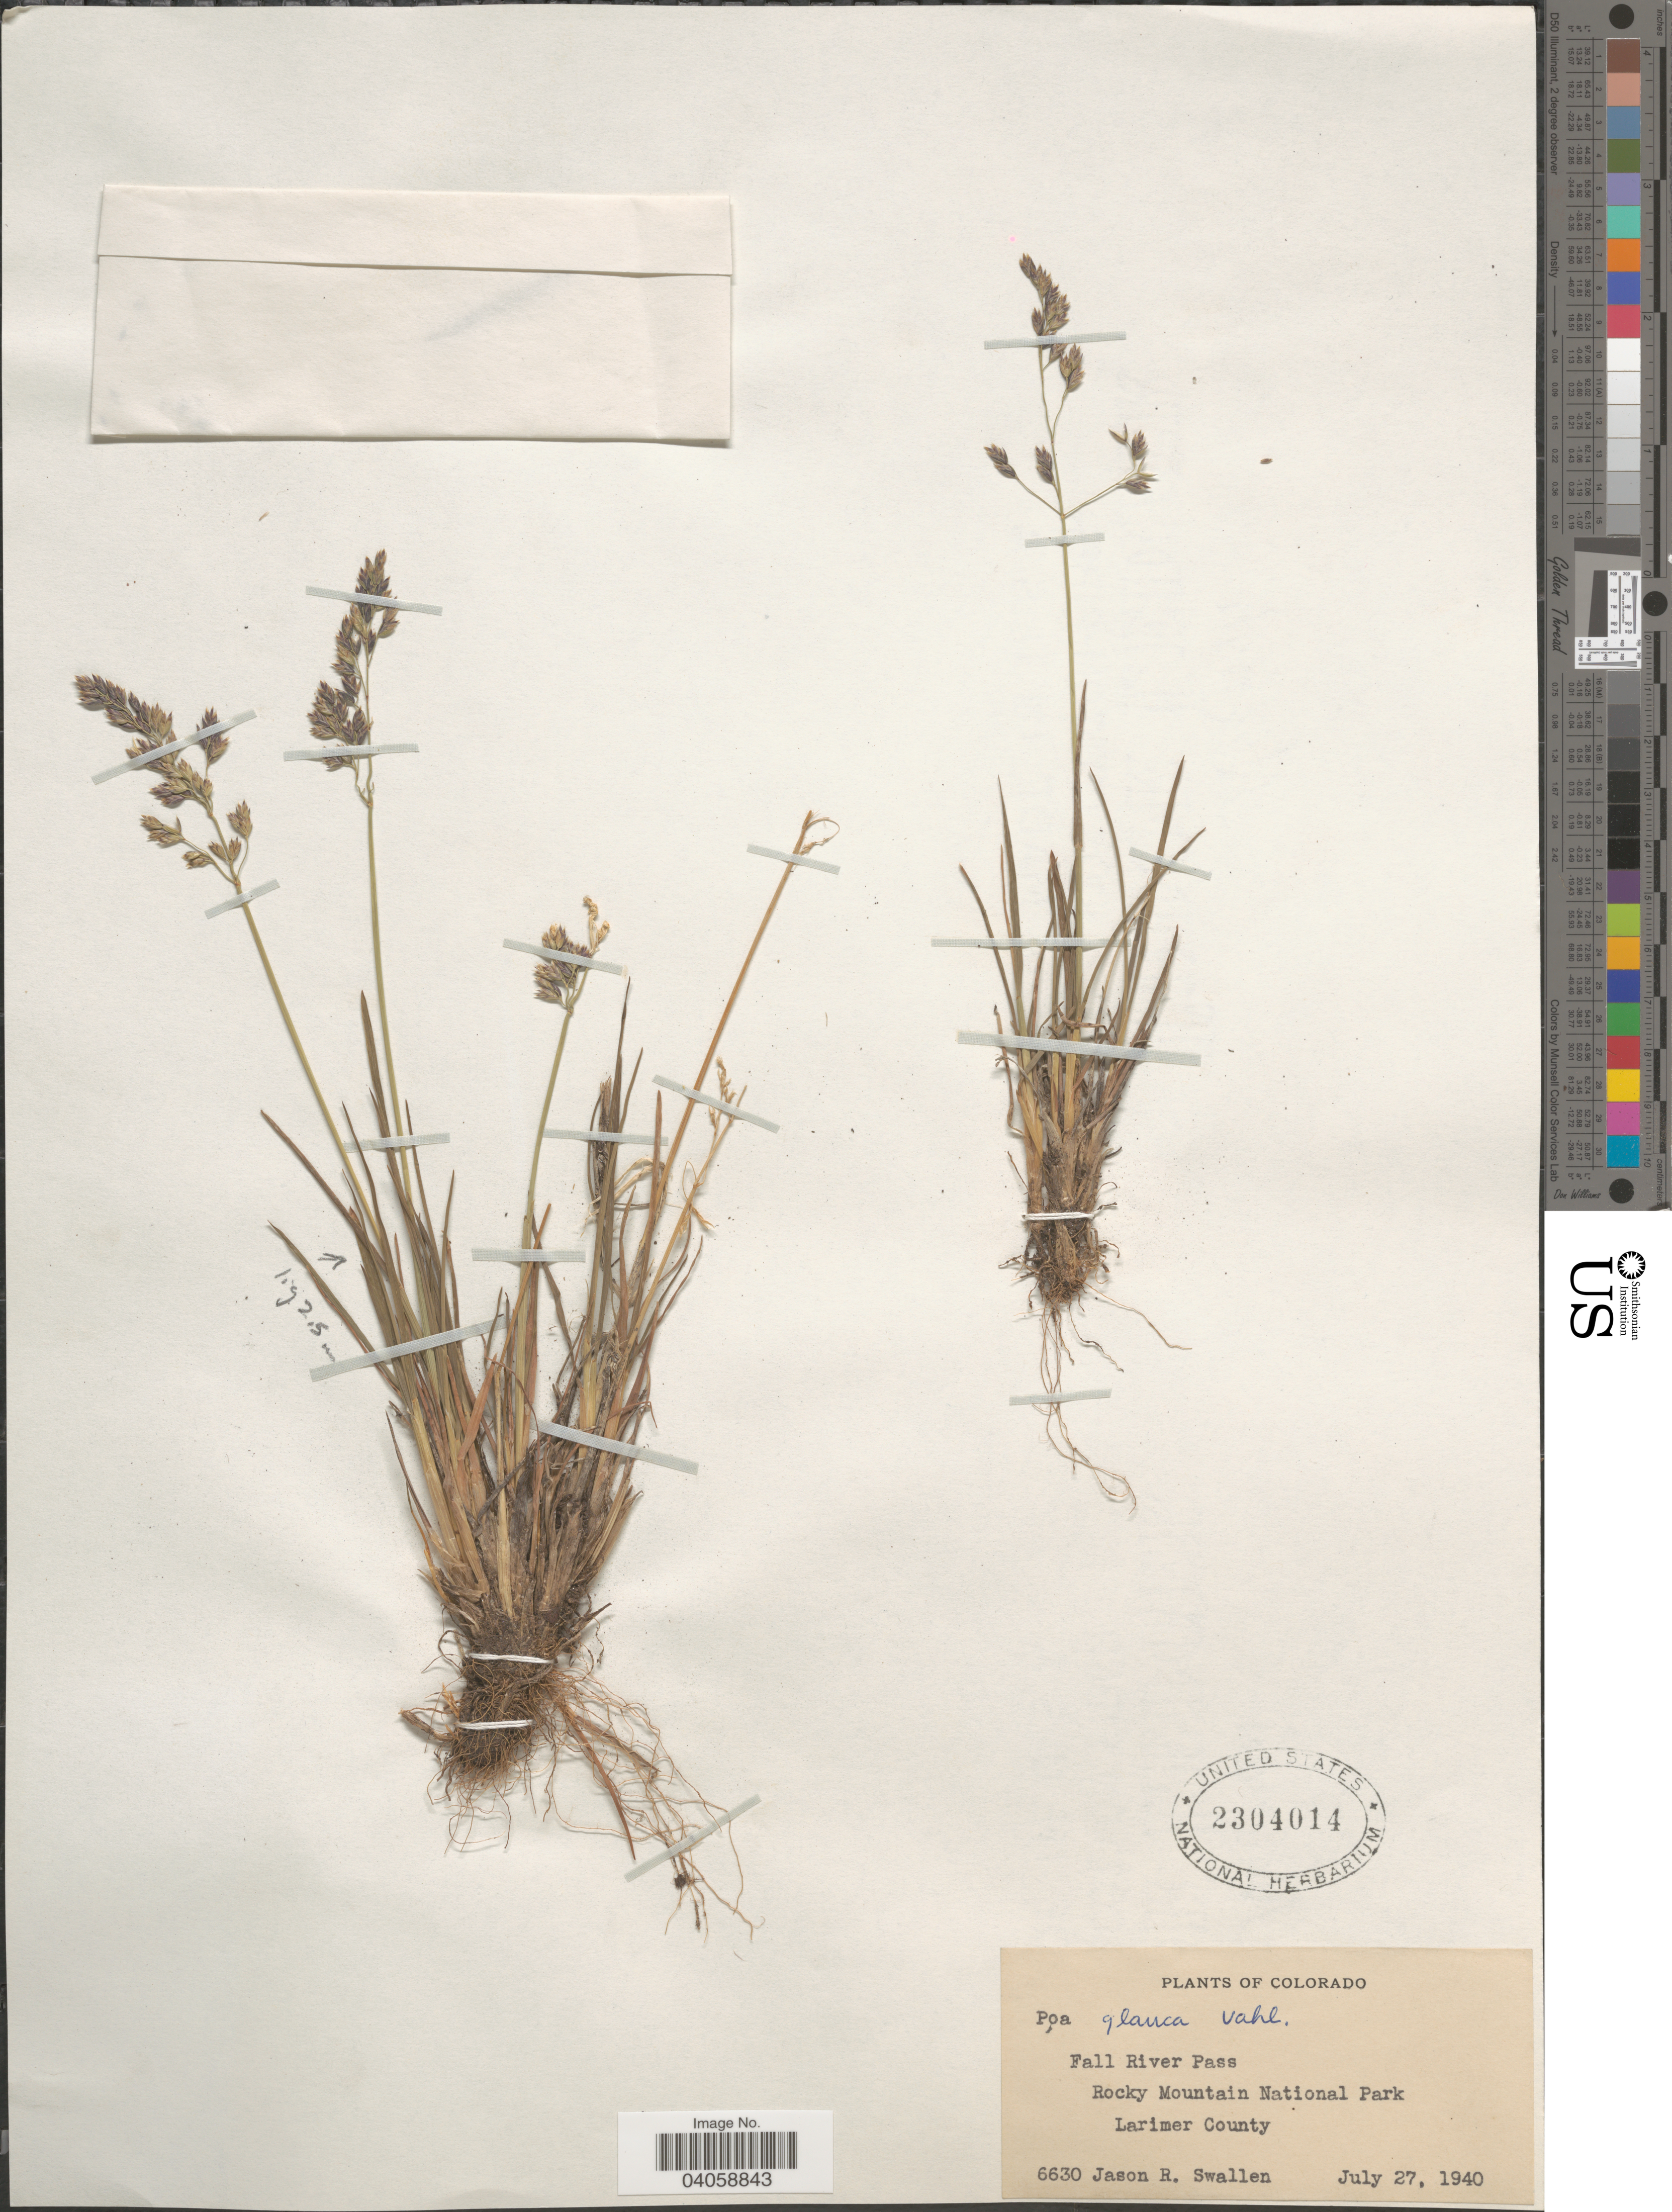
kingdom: Plantae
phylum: Tracheophyta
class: Liliopsida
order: Poales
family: Poaceae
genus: Poa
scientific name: Poa glauca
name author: Vahl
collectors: J. R. Swallen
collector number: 6630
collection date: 1940-07-27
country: United States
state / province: Colorado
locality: Fall River Pass. Rocky Mountain National Park. Larimer County.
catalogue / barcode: US 2304014